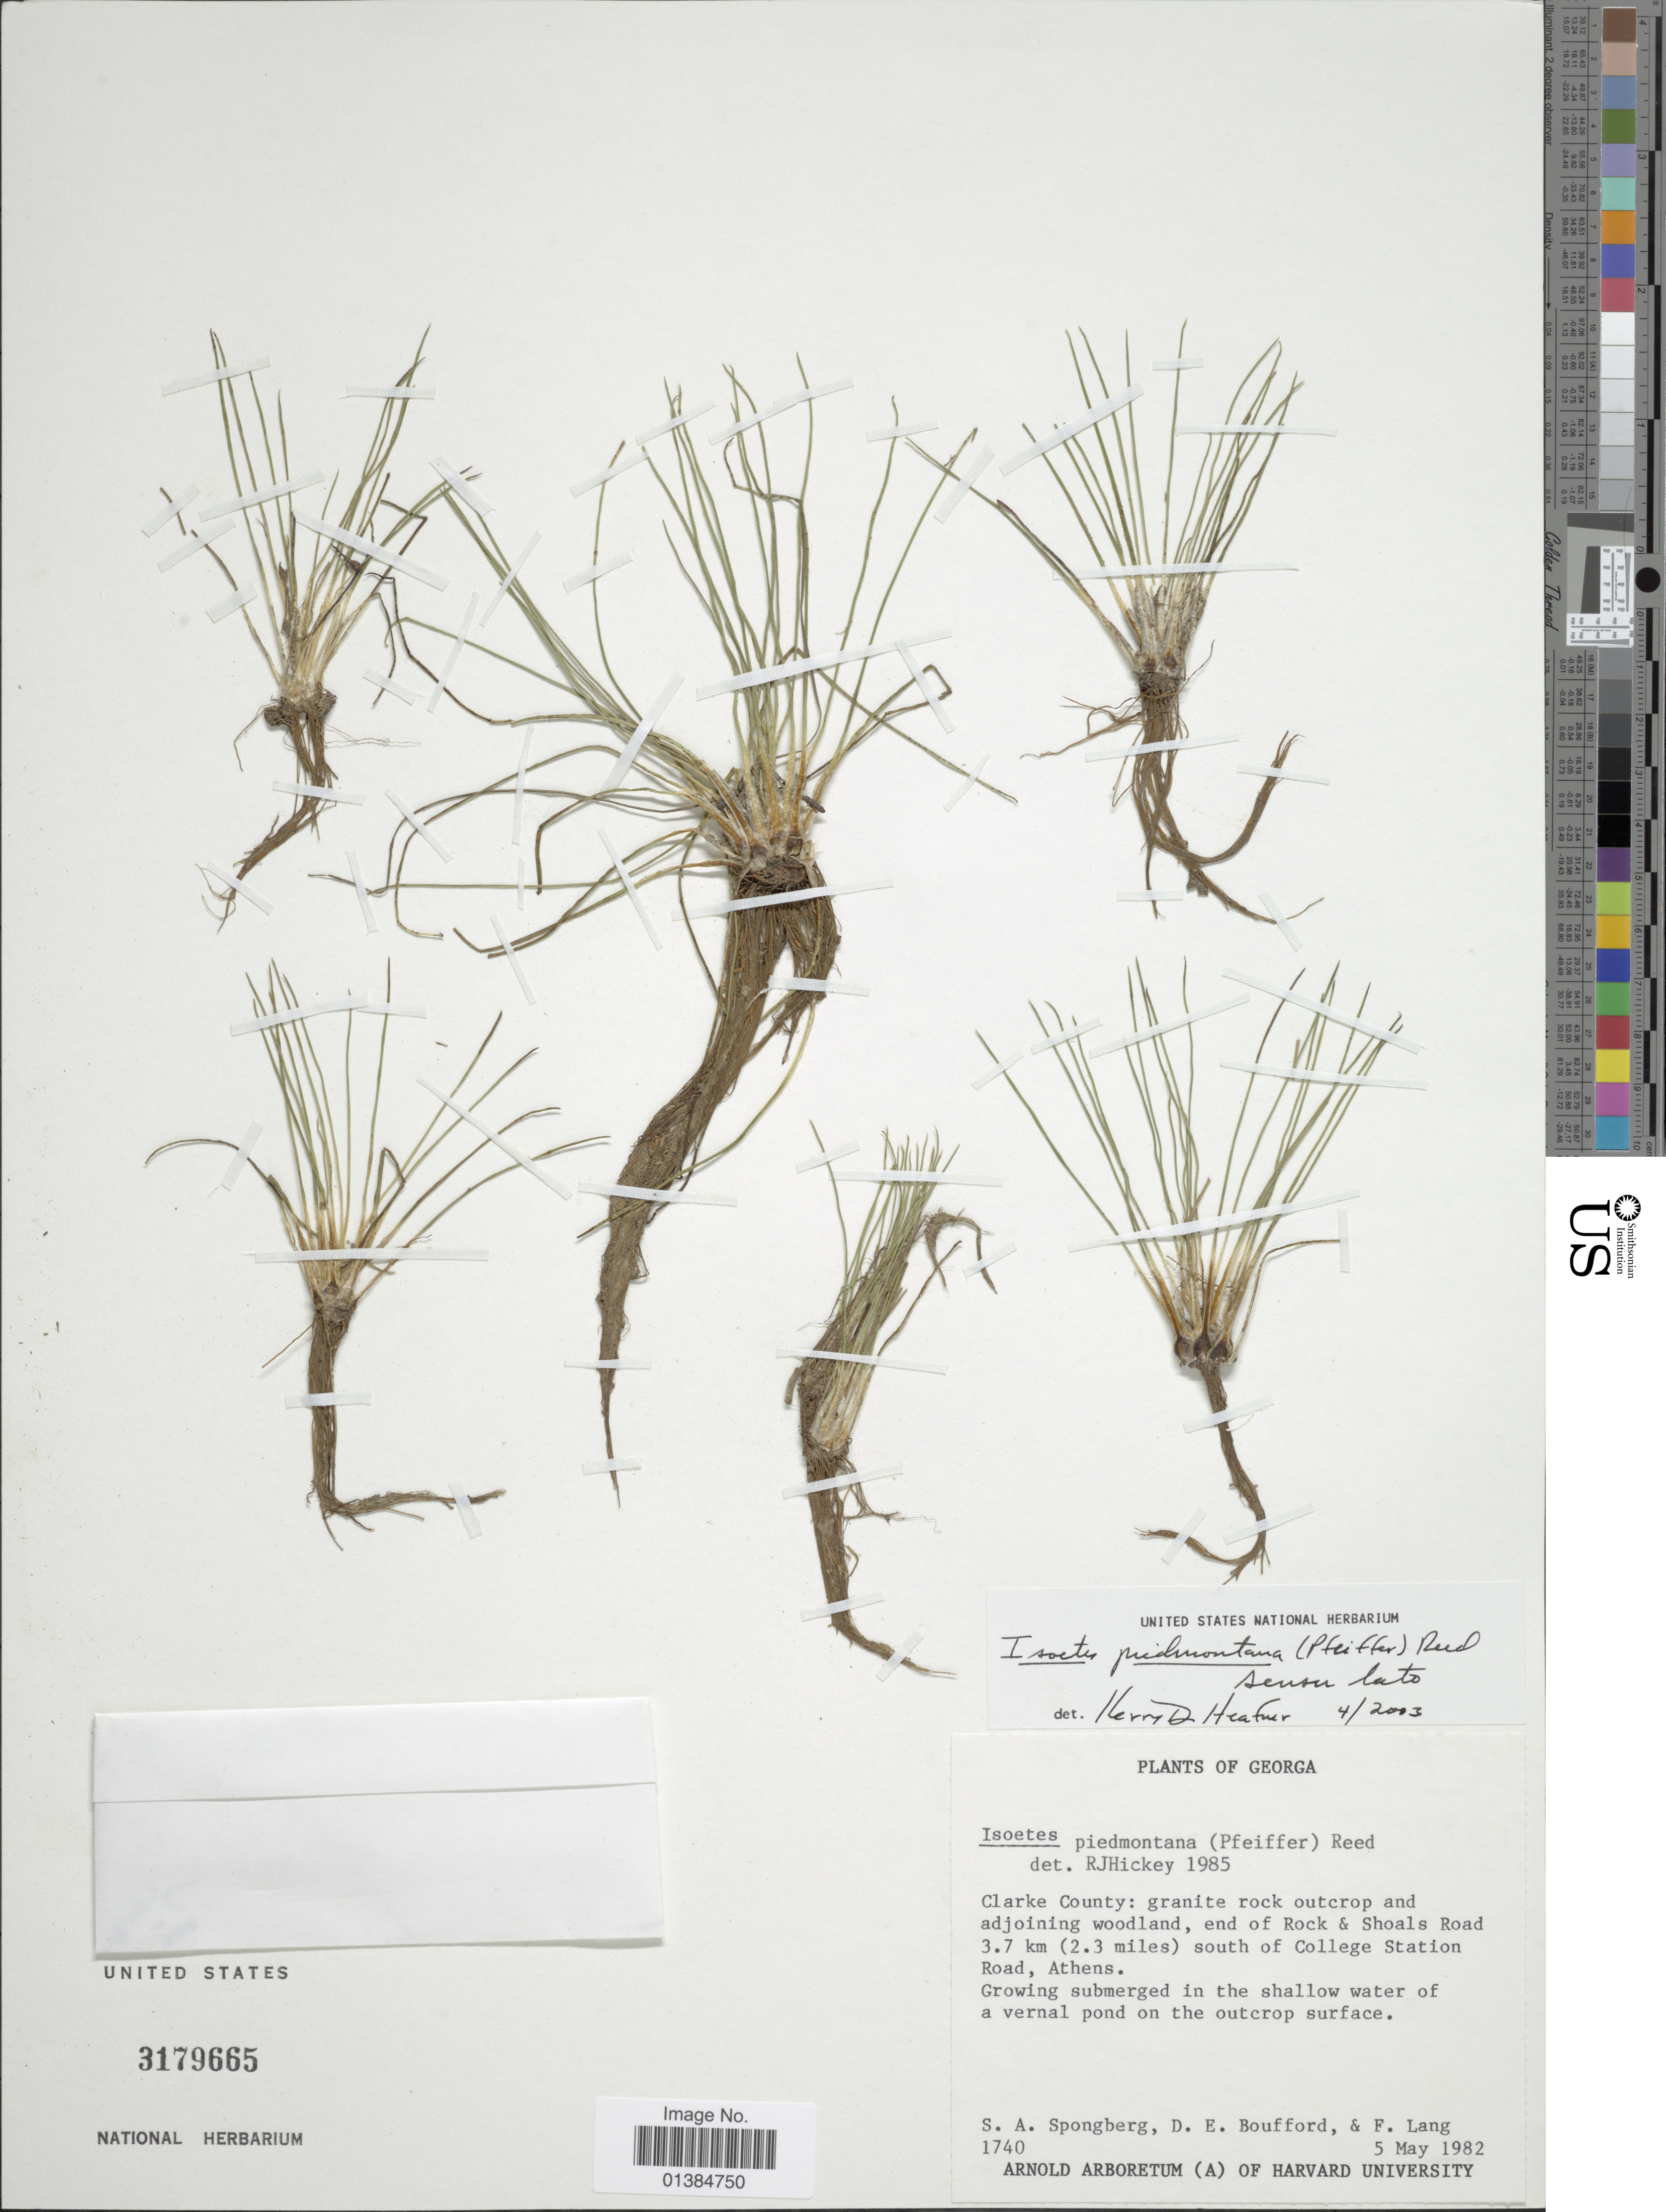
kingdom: Plantae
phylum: Tracheophyta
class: Lycopodiopsida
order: Isoetales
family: Isoetaceae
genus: Isoetes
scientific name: Isoetes piedmontana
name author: (N. Pfeiff.) C.F. Reed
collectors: S. A.Spongberg, D. E. Boufford & F. Lang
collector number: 1740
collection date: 1982-05-05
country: United States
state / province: Georgia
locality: Clarke County: granite rock outcrop and adjoining woodland, end of Rock & Shoals Road 3.7 km (2.3 miles) south of College Station Road, Athens.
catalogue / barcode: US 3179665